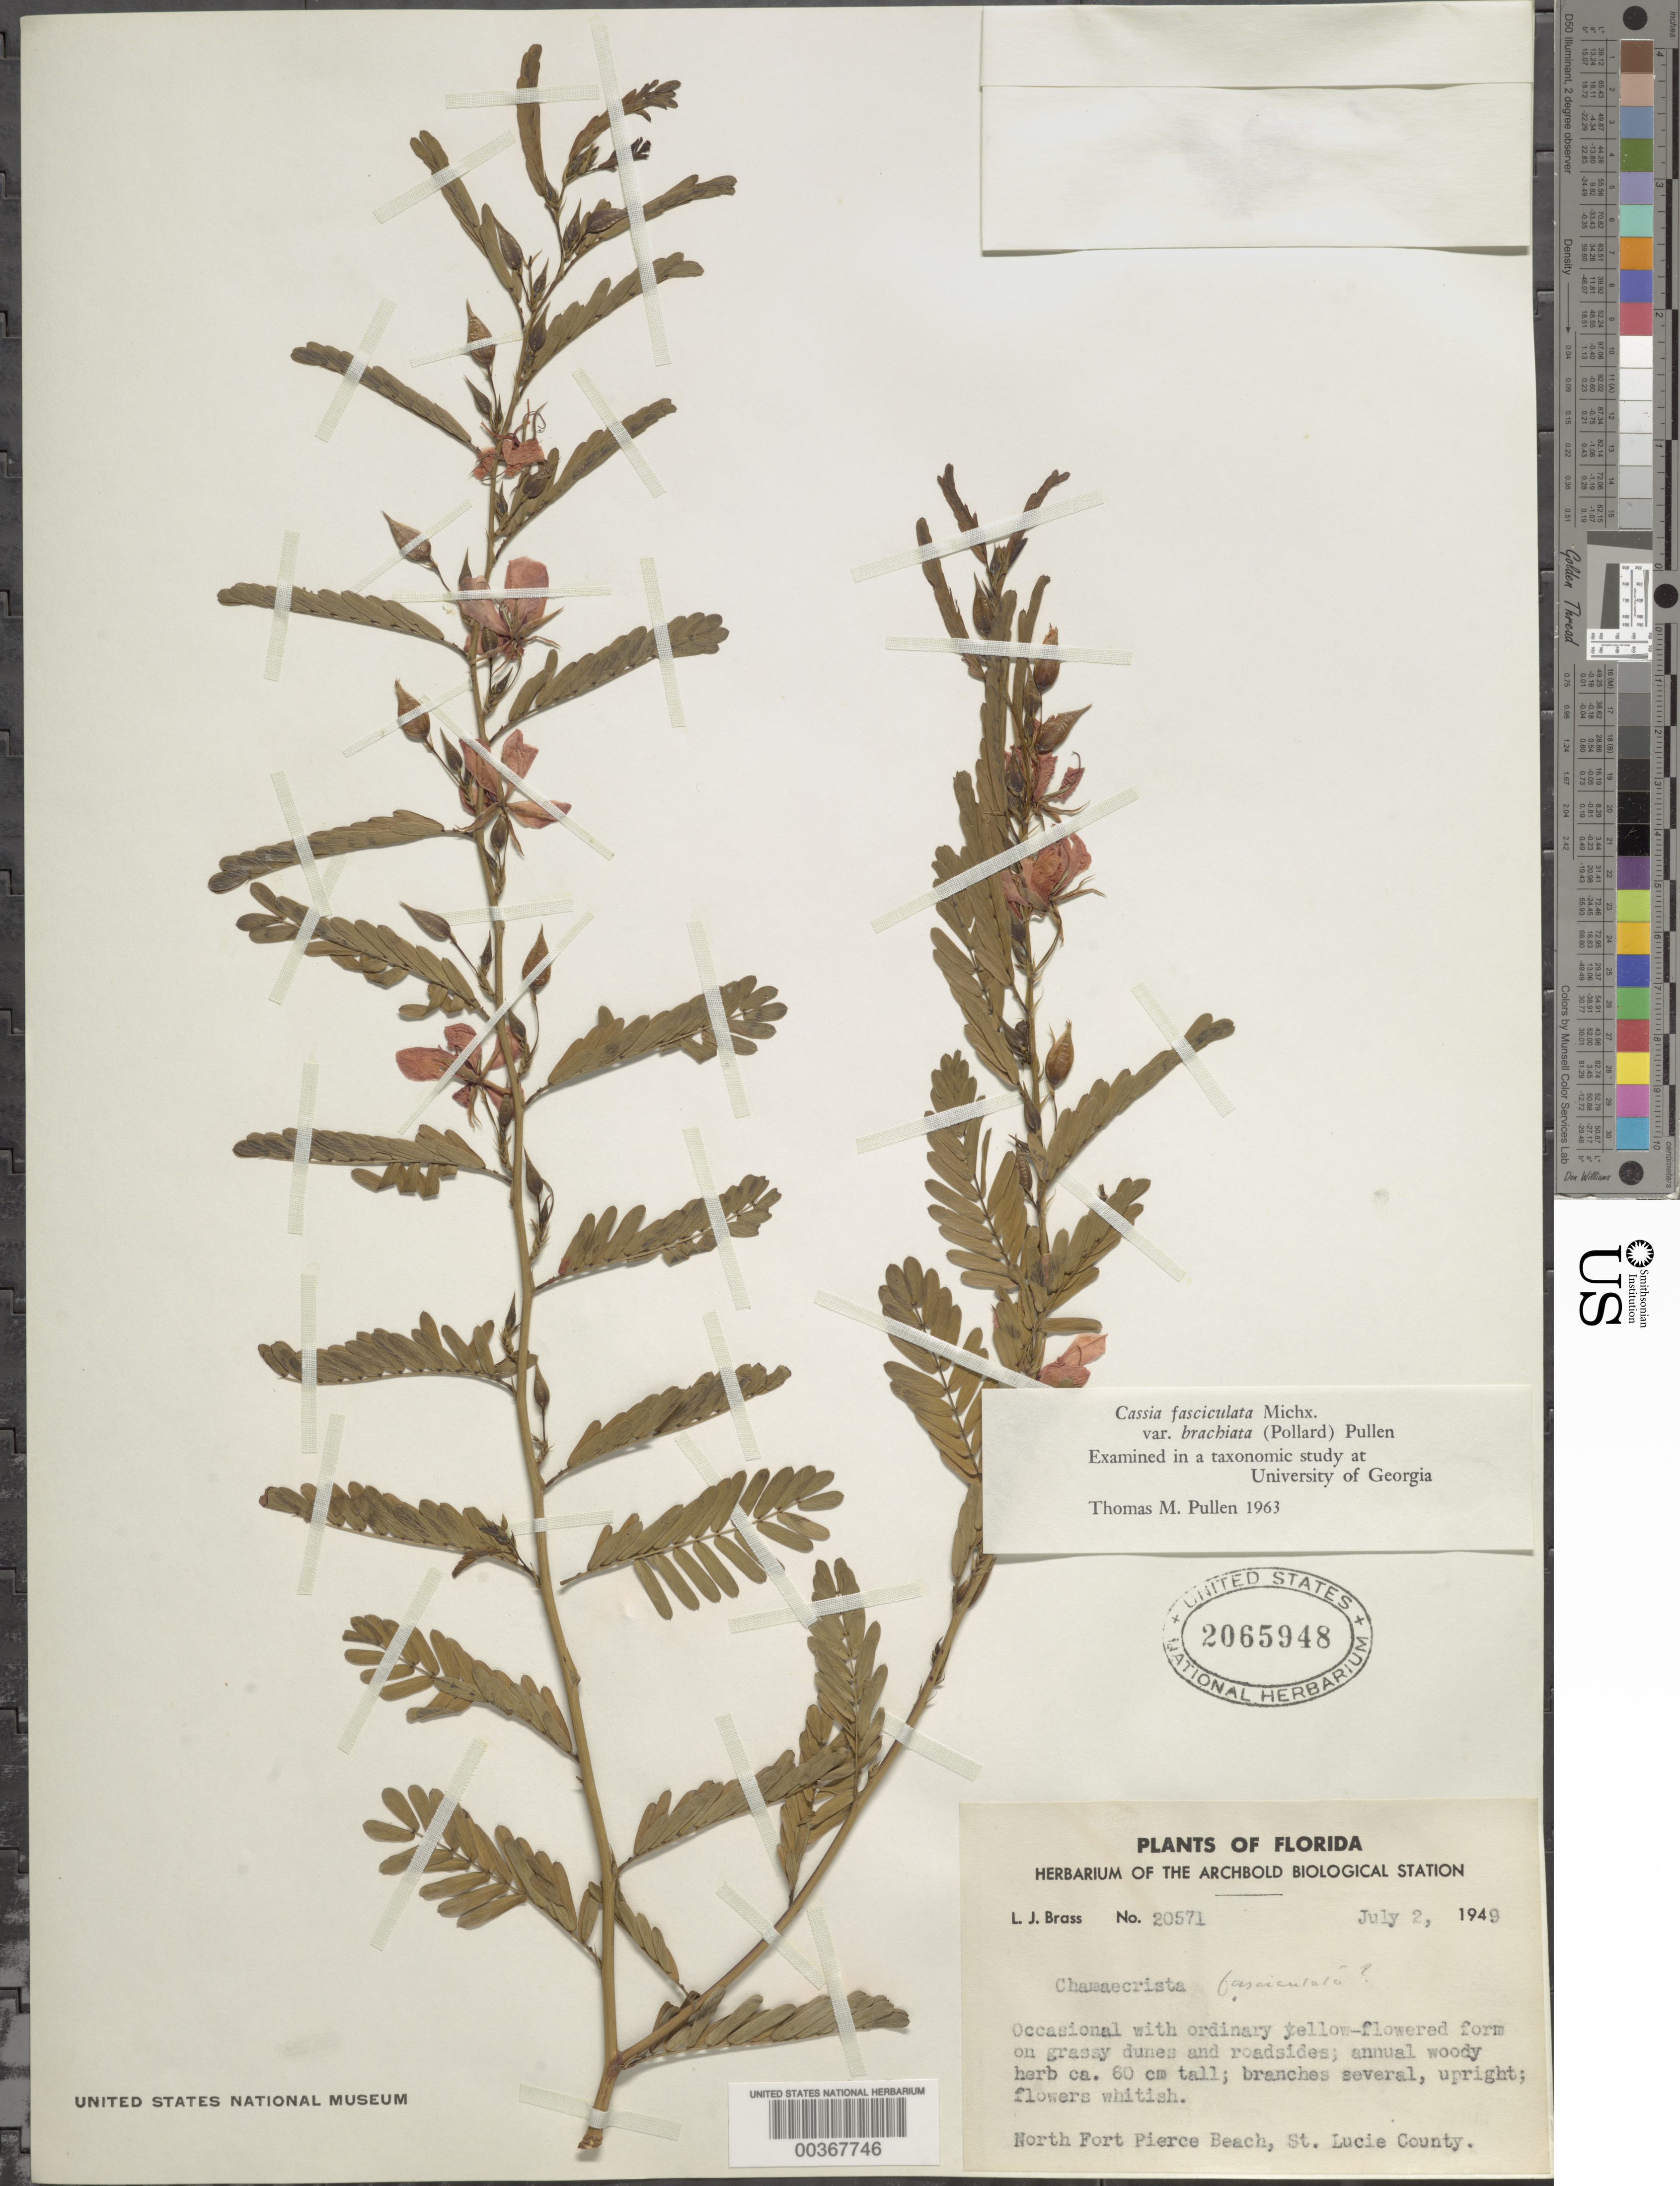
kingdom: Plantae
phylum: Tracheophyta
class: Magnoliopsida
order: Fabales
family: Fabaceae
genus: Cassia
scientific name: Cassia fasciculata var. brachiata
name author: (Pollard) Pullen ex Isley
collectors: L. J. Brass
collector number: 20571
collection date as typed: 02 Jul 1949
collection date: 1949-07-02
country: United States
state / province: Florida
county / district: Saint Lucie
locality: North fort pierce beach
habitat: On grassy dunes and roadsides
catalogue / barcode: US 2065948